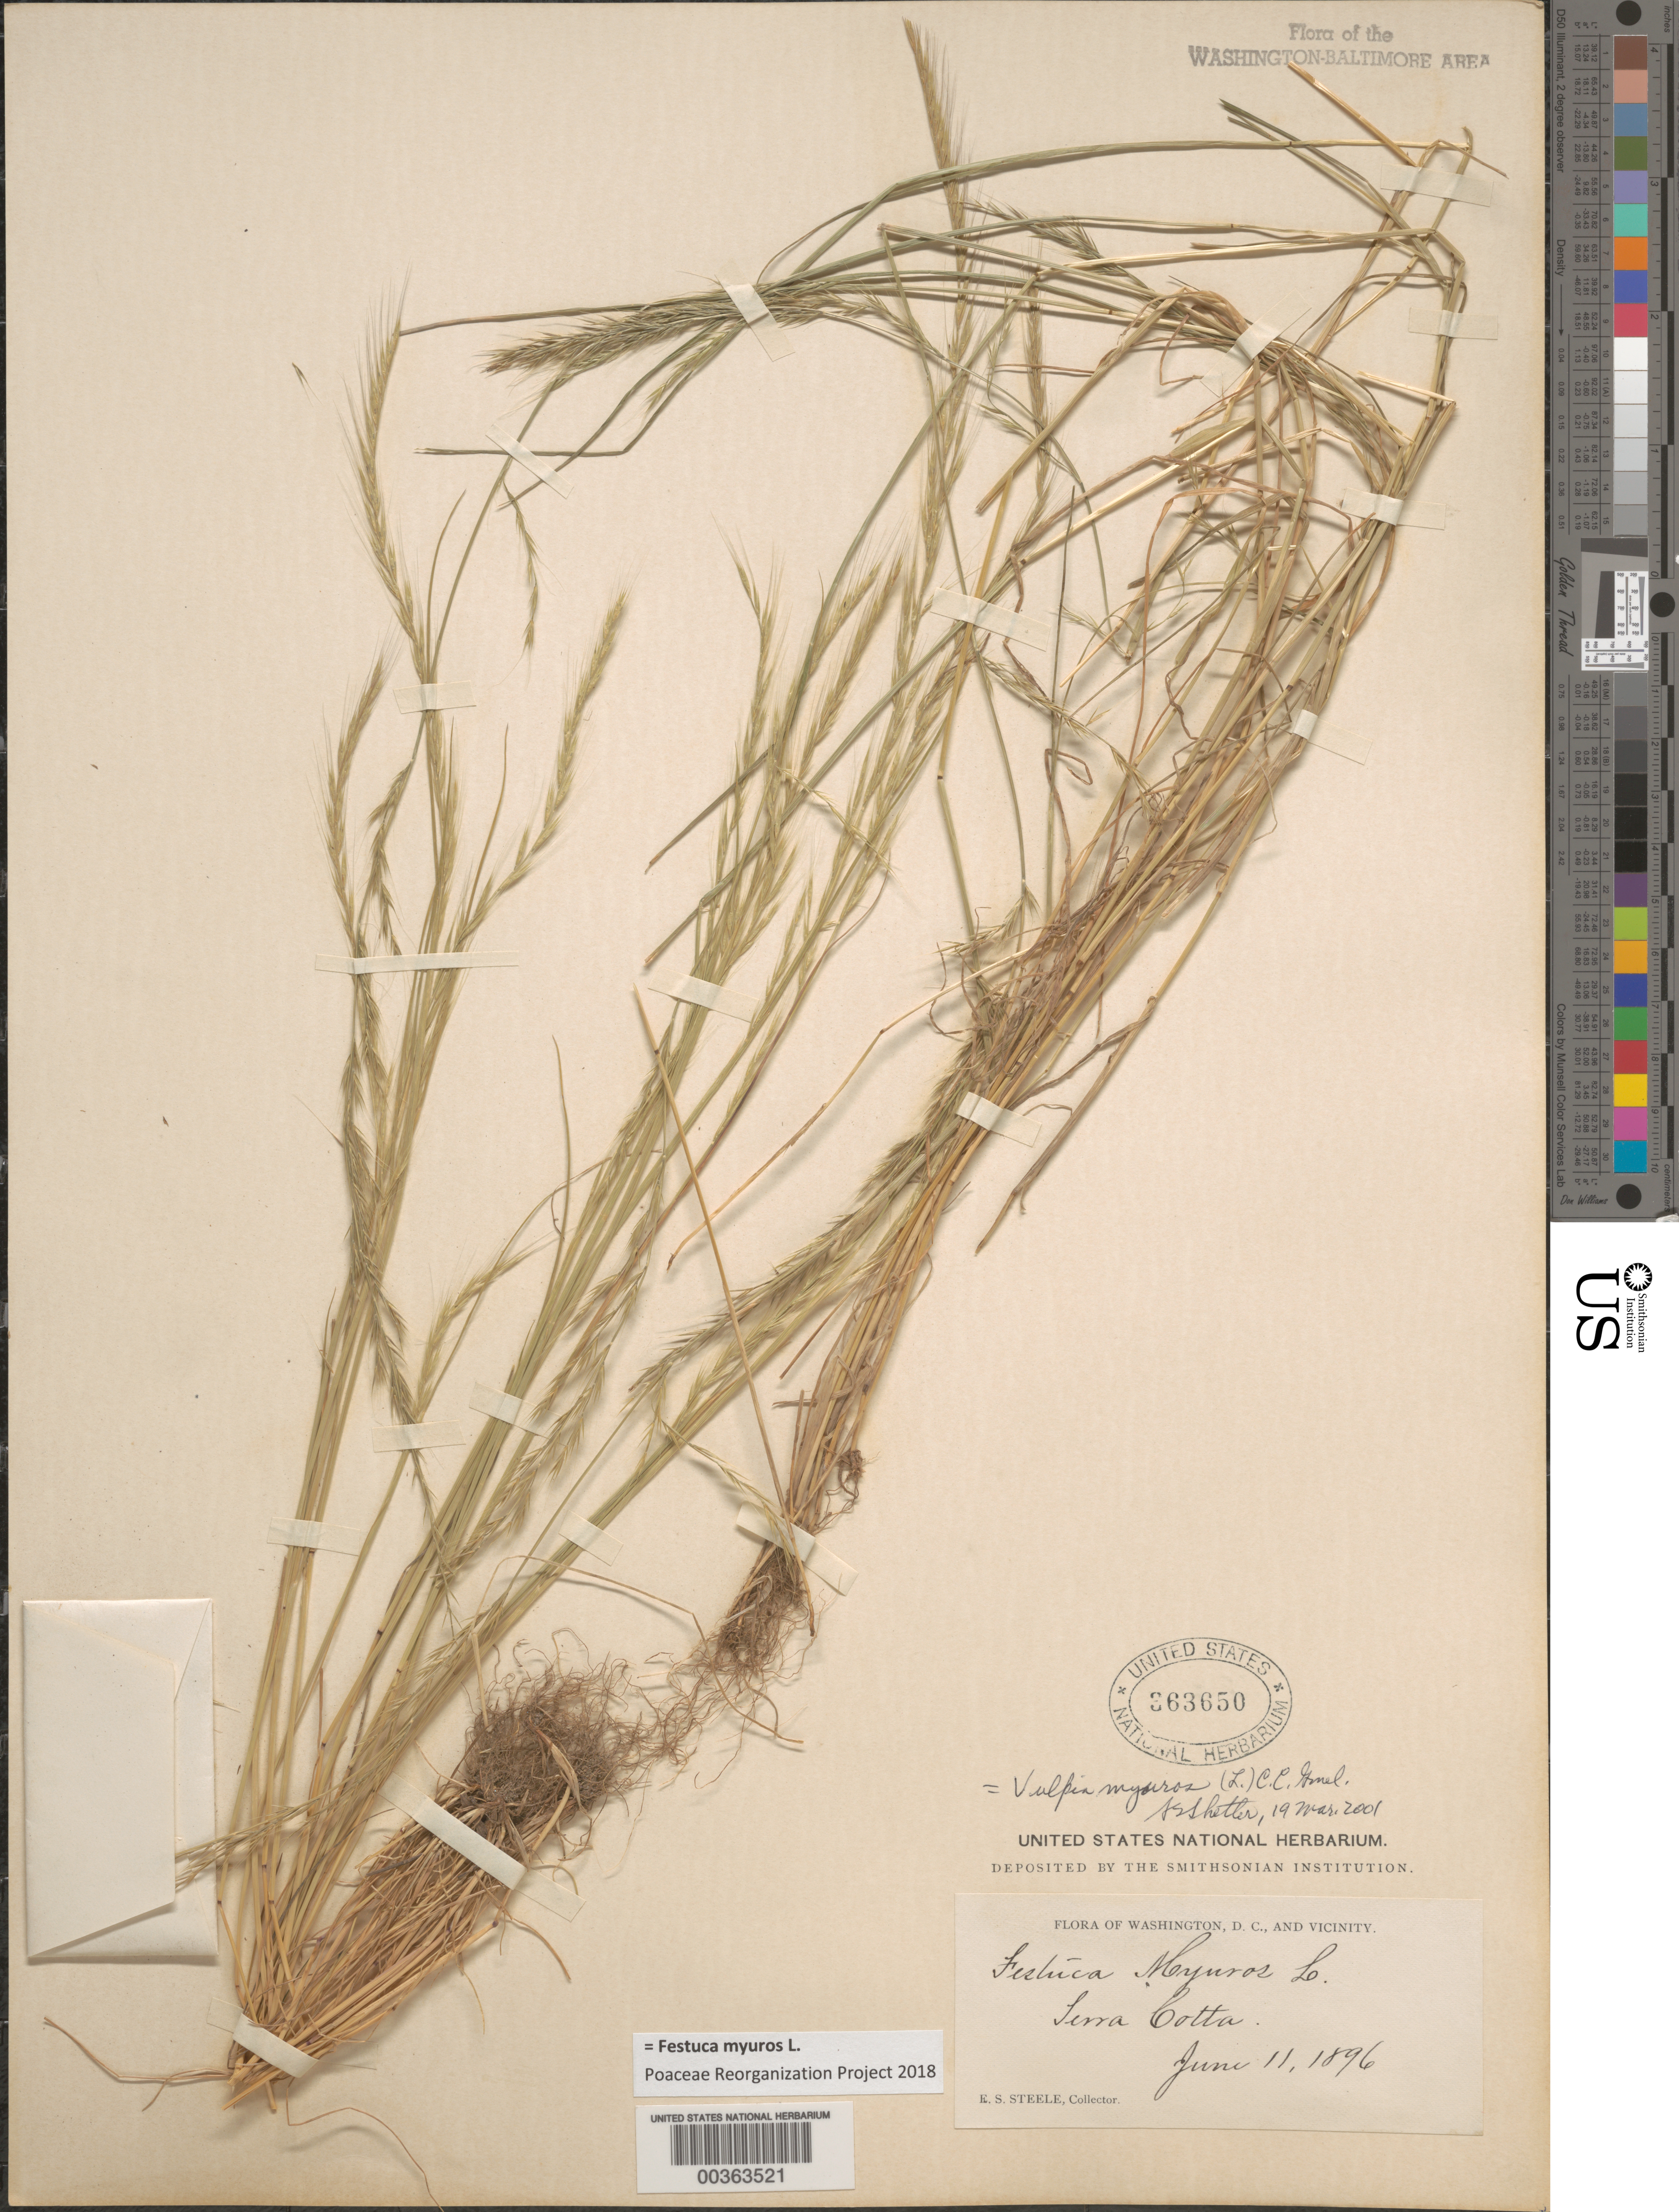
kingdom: Plantae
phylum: Tracheophyta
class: Liliopsida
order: Poales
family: Poaceae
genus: Festuca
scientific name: Festuca myuros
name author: L.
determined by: Poaceae Reorganization Project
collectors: E. Steele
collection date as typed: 11 Jun 1896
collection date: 1896-06-11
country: United States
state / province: District of Columbia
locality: Terra Cotta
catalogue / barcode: US 363650